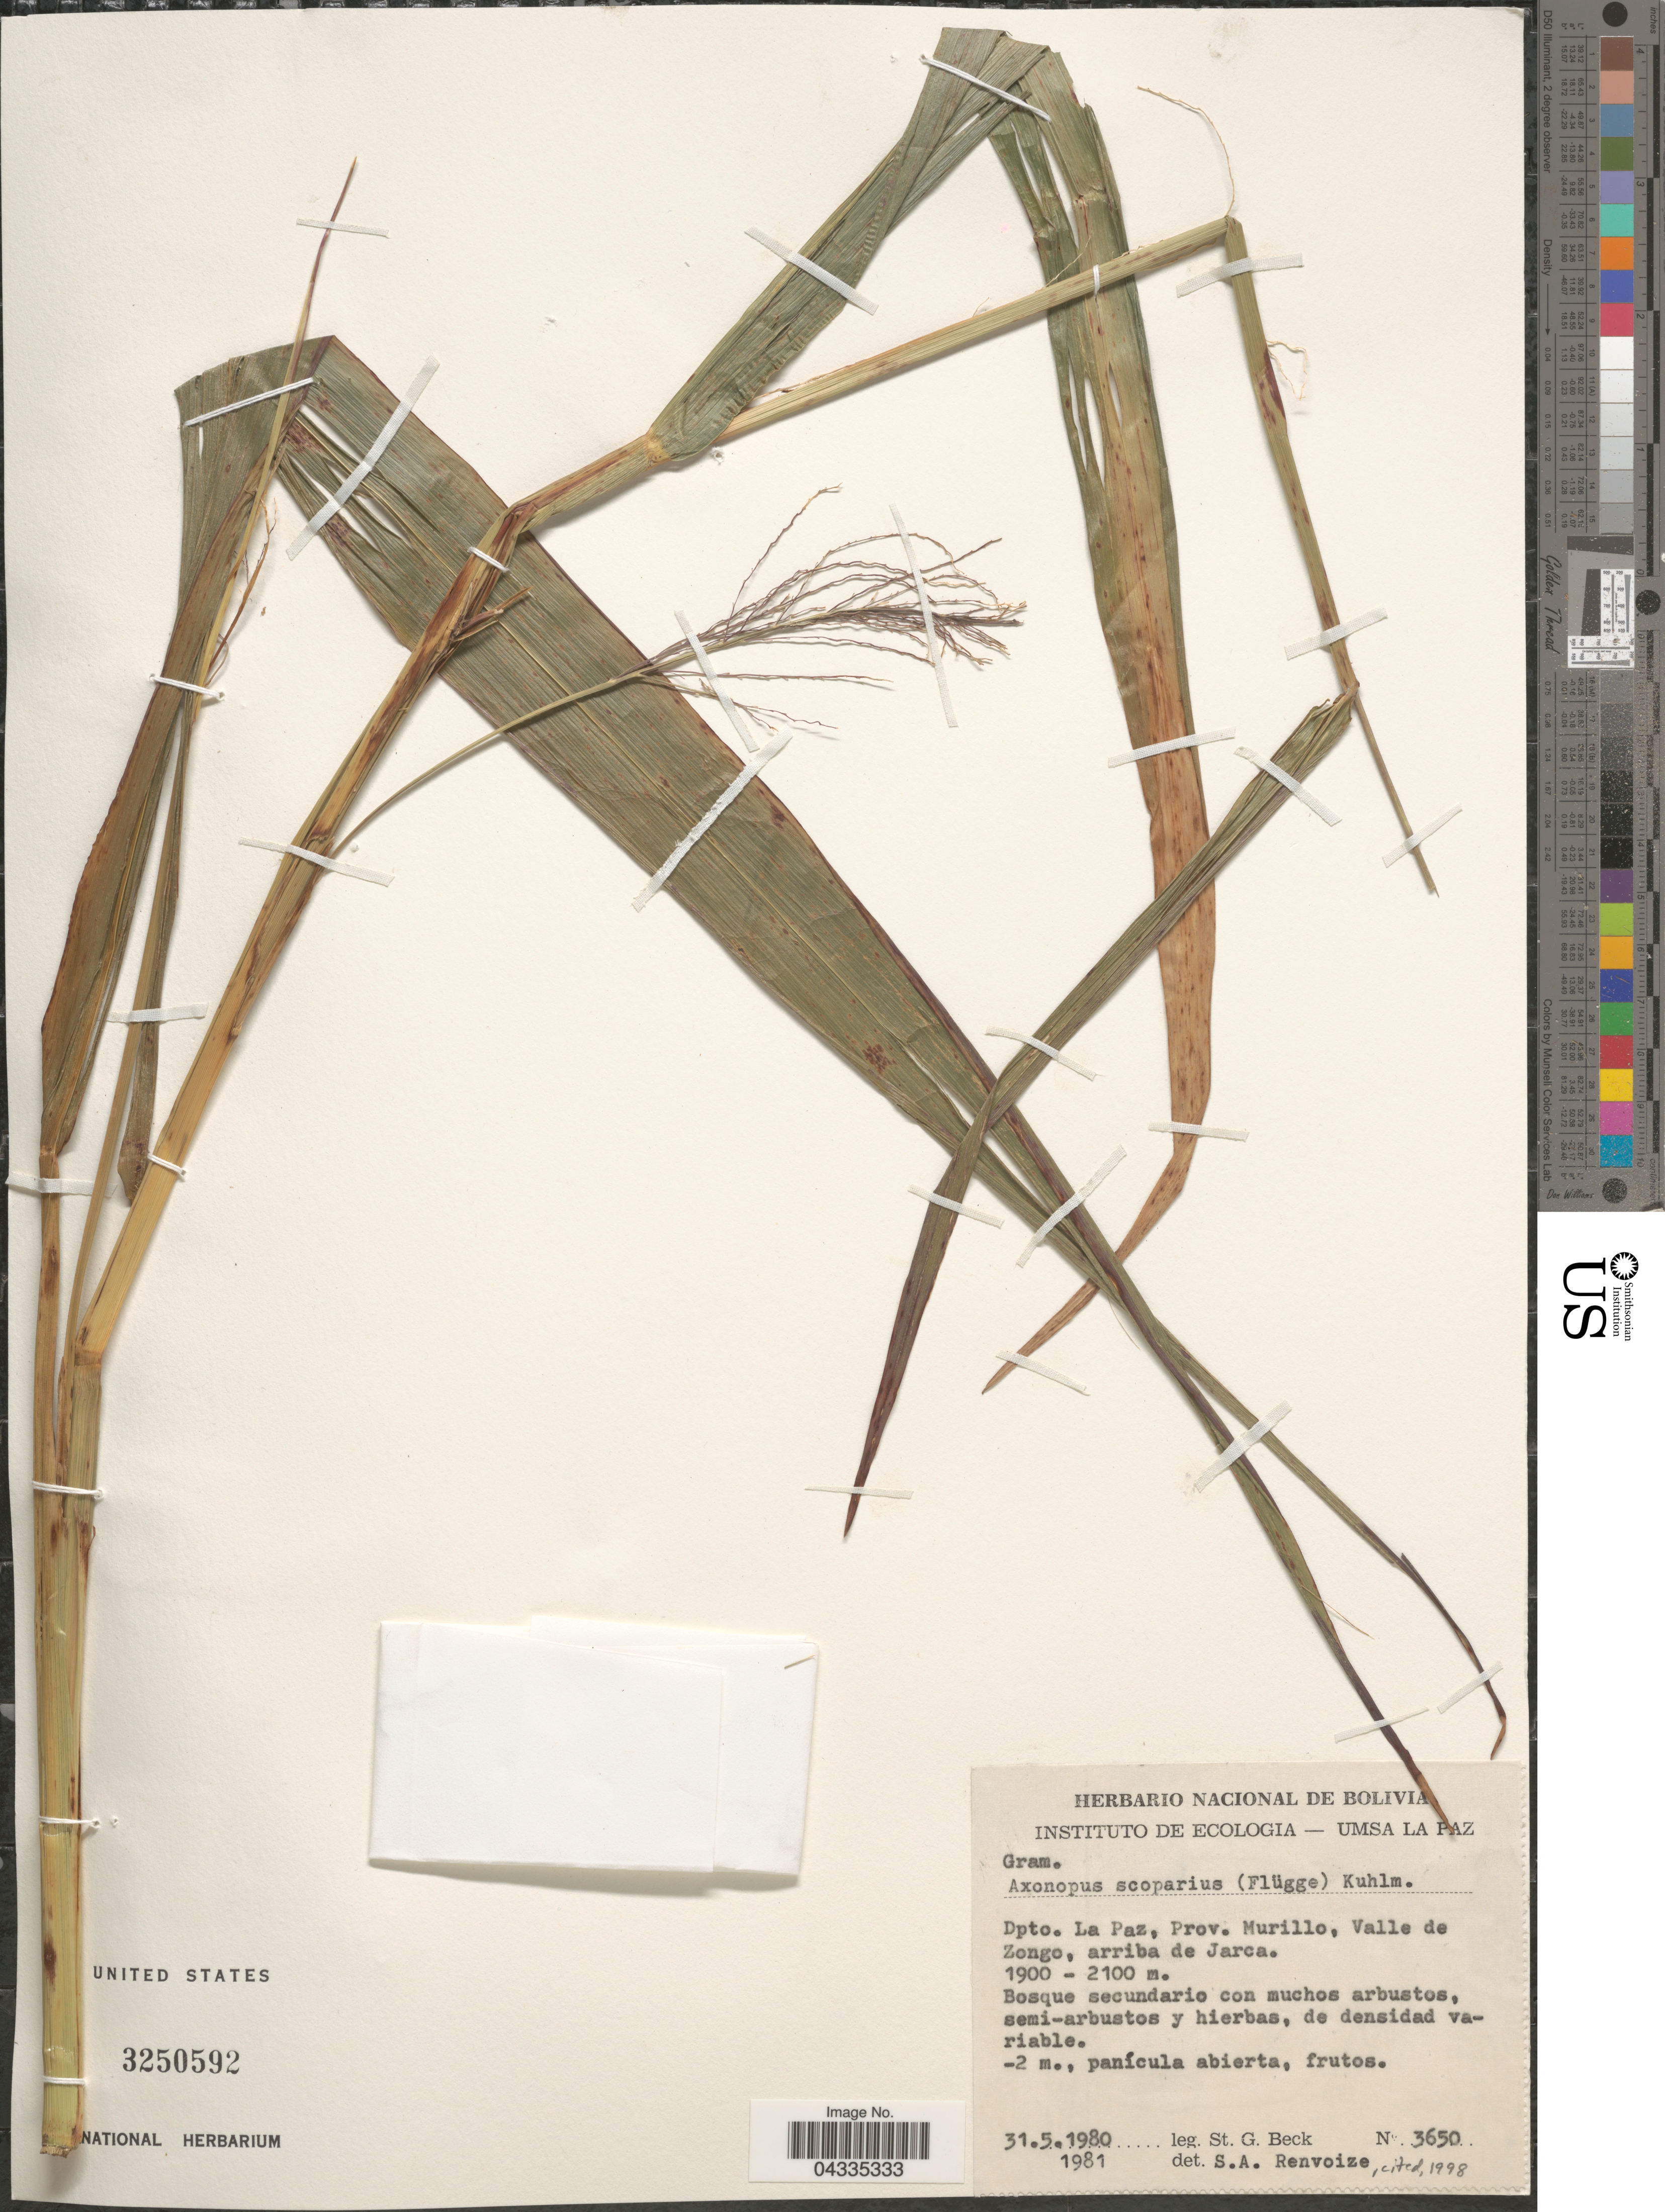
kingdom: Plantae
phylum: Tracheophyta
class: Liliopsida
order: Poales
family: Poaceae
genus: Axonopus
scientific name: Axonopus scoparius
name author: (Flüggé) Kuhlm.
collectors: S. G. Beck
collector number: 3650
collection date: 1980-05-31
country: Bolivia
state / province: La Paz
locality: Dpto. La Paz, Prov. Murillo, Valle de Zongo, arriba de Jarca.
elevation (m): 1900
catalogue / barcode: US 3250592